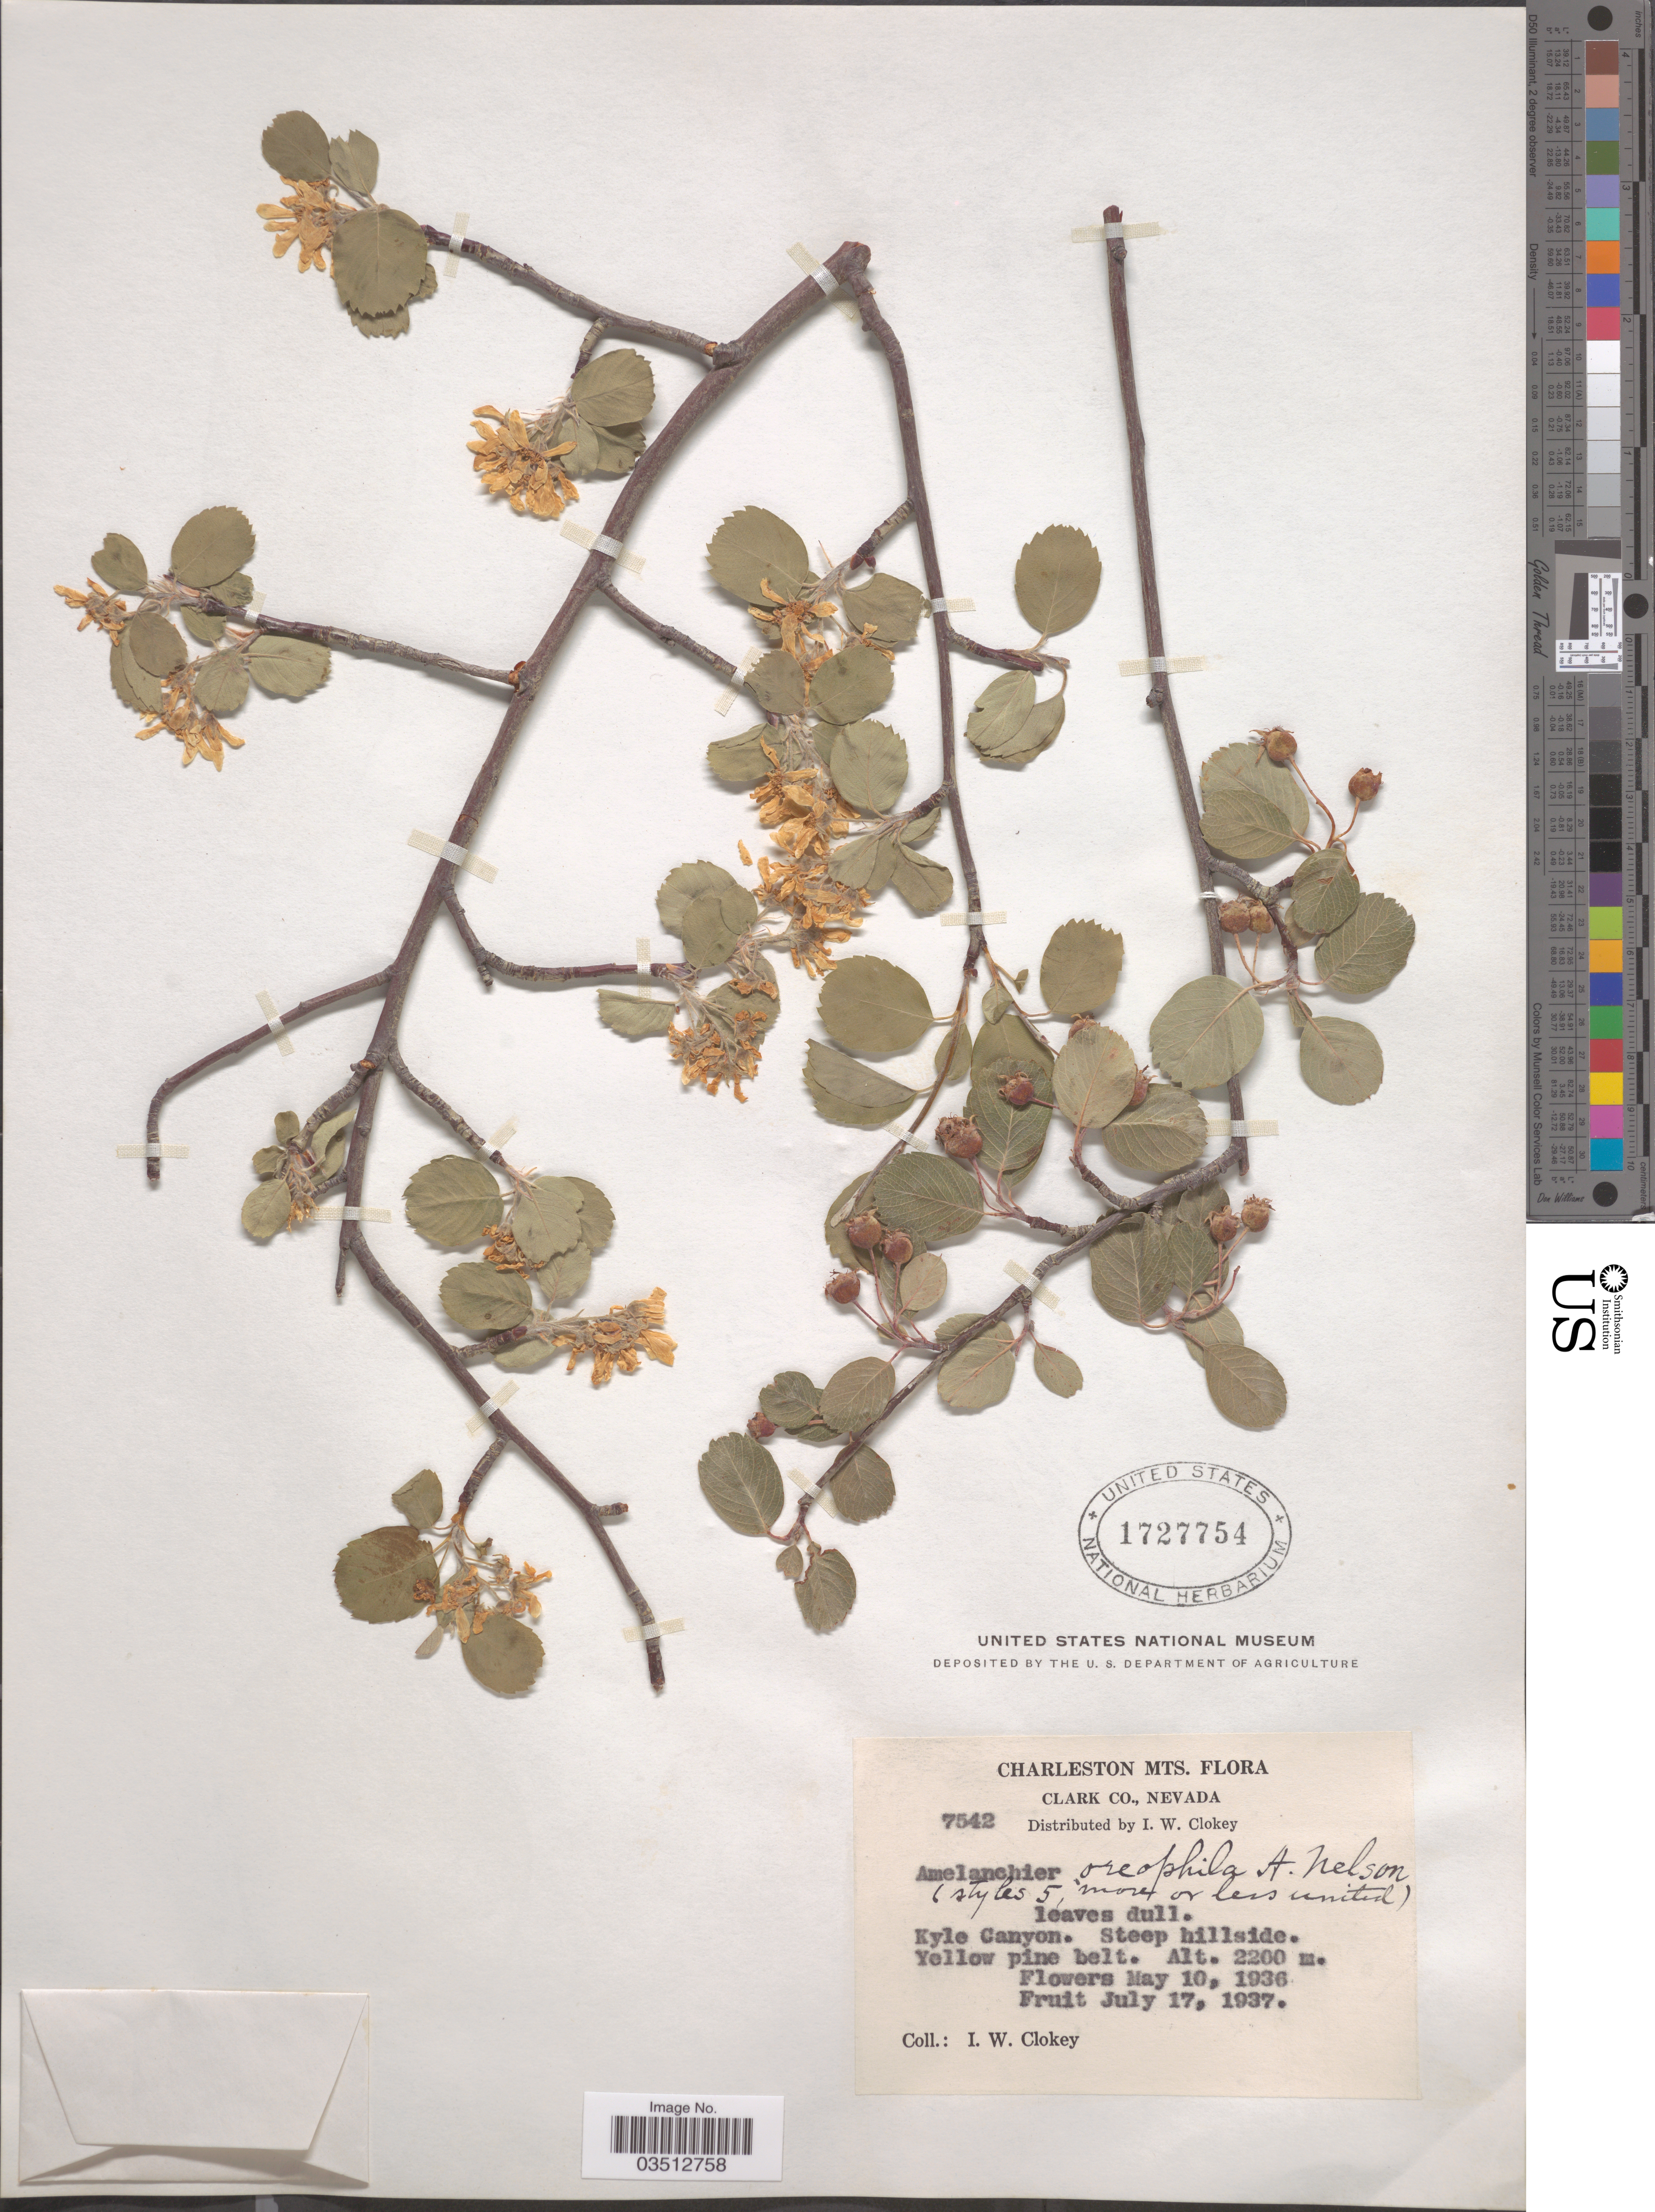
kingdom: Plantae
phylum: Tracheophyta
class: Magnoliopsida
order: Rosales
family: Rosaceae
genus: Amelanchier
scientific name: Amelanchier utahensis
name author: Koehne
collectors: I. W. Clokey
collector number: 7542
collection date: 1936-05-10/1937-07-17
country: United States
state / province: Nevada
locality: Charleston Mts. Clark Co. Kyle Canyon.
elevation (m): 2200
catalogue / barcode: US 1727754